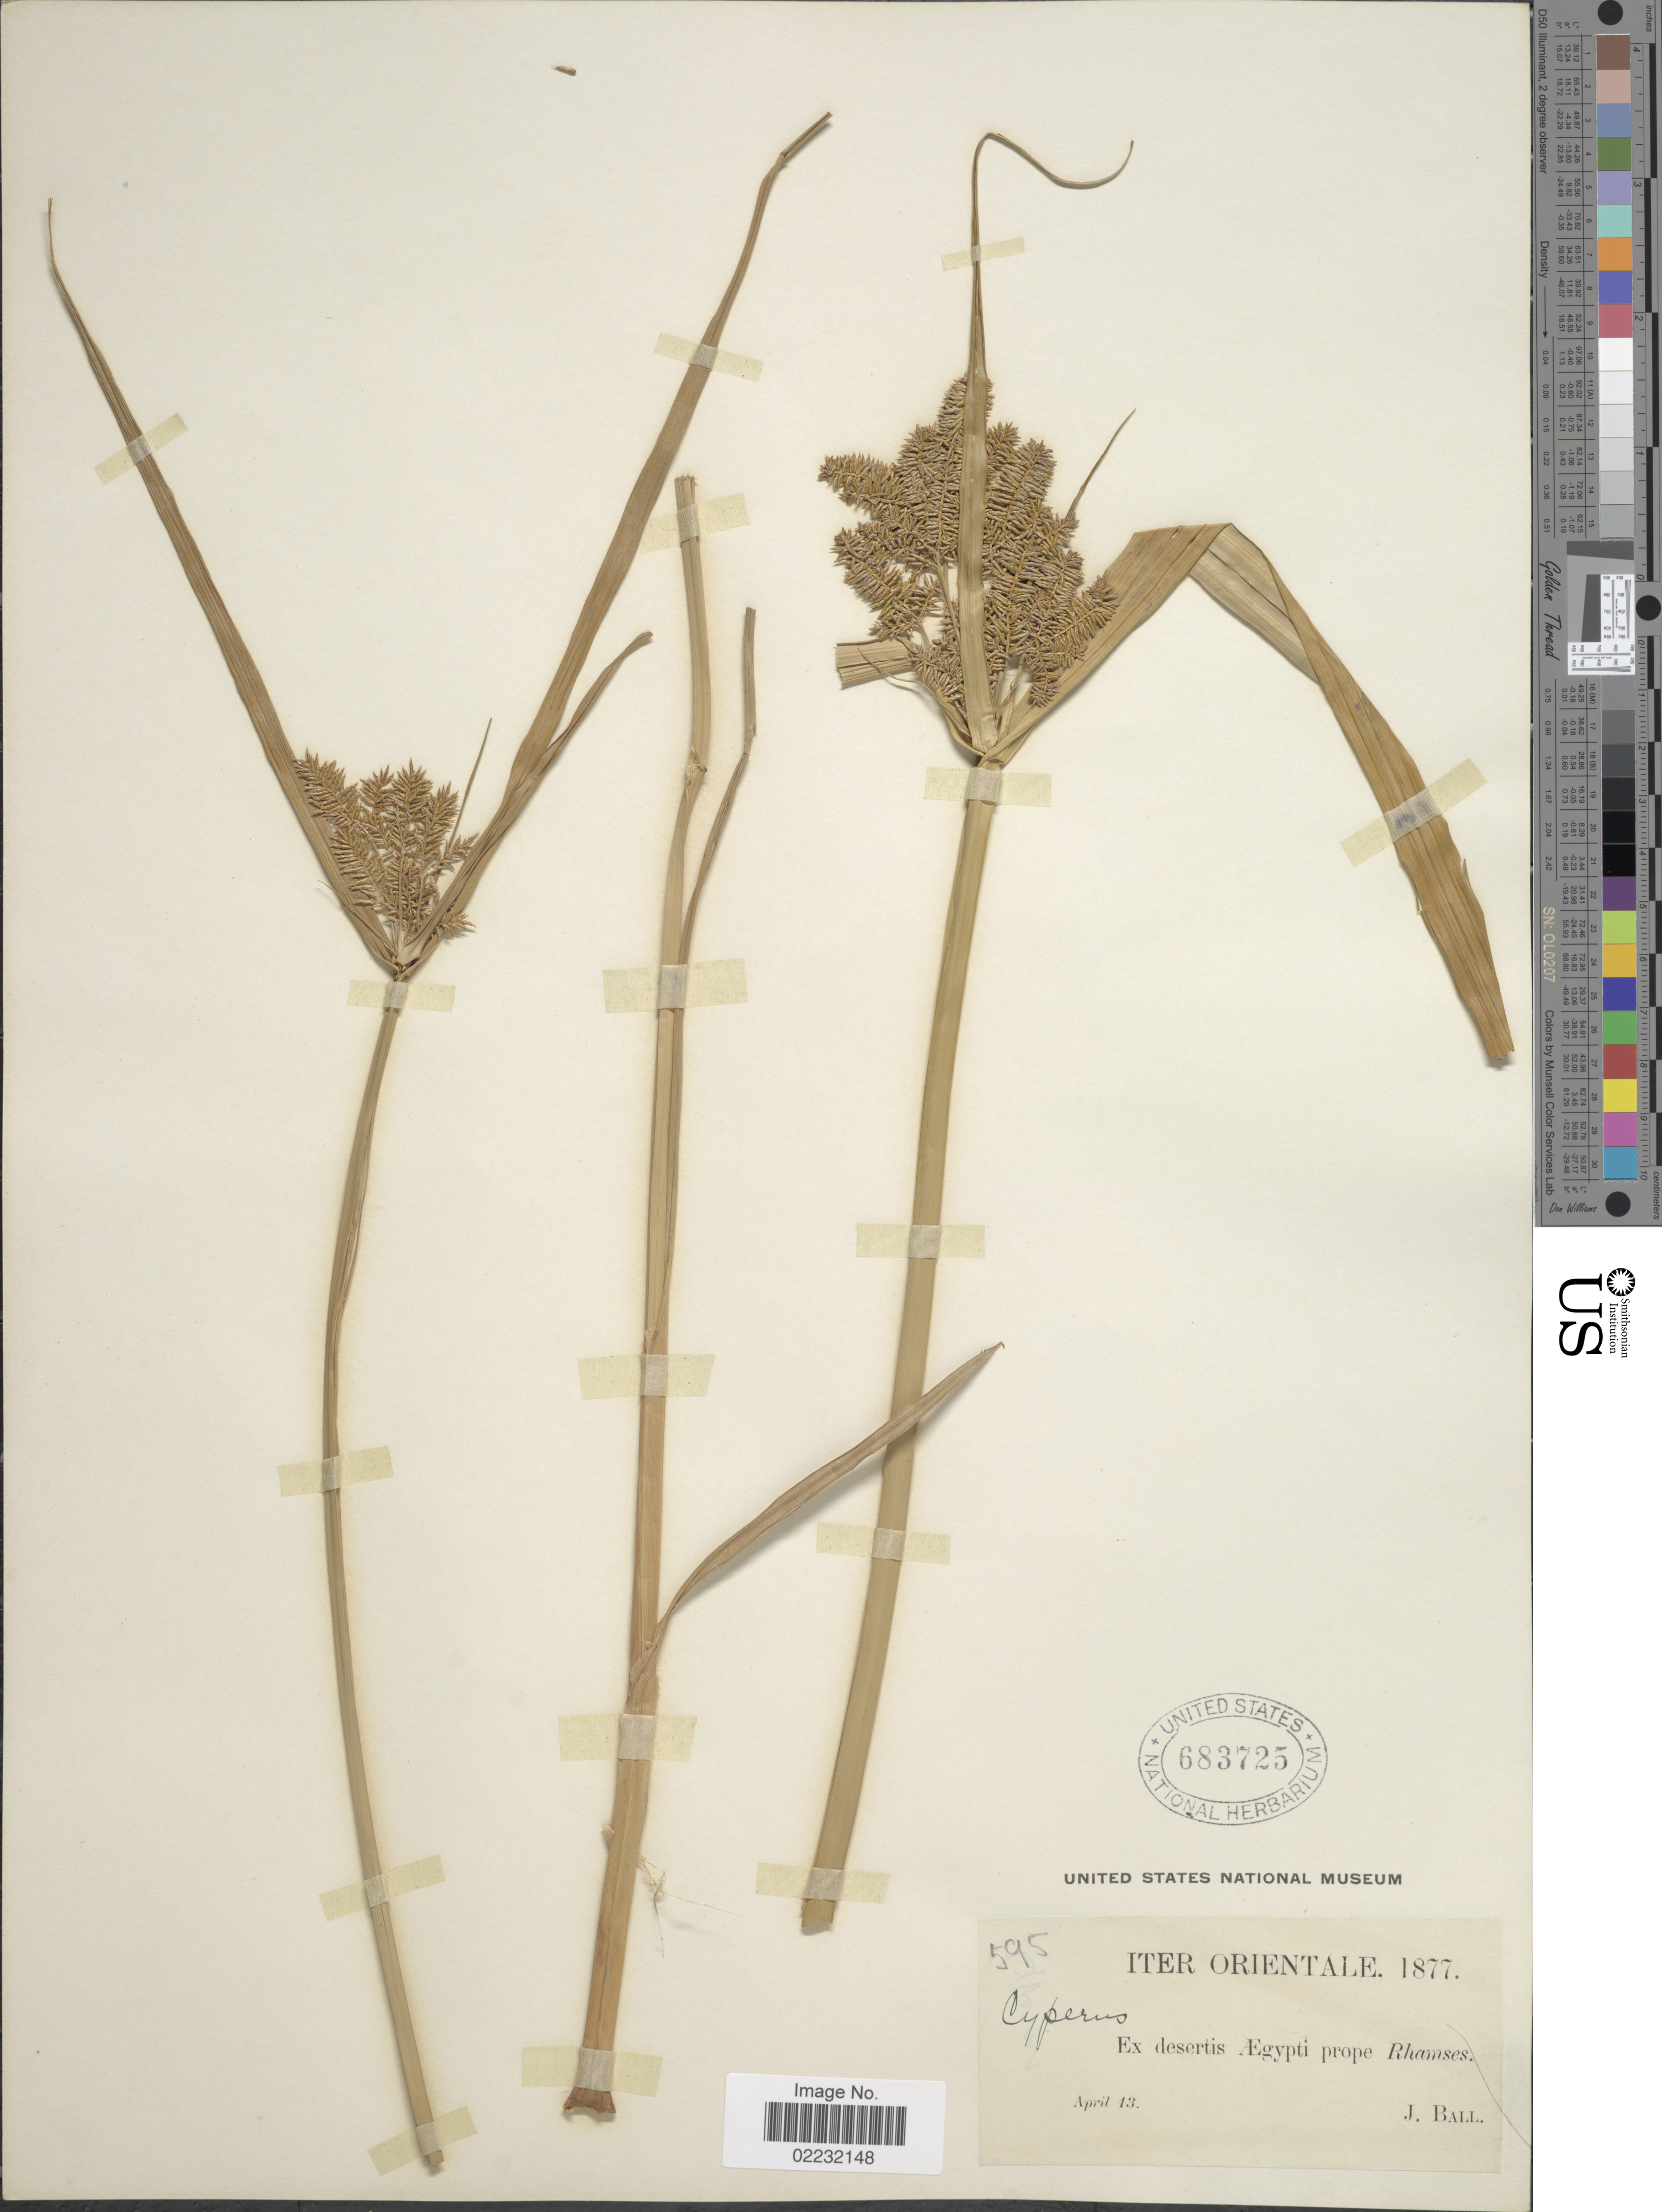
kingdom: Plantae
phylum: Tracheophyta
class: Liliopsida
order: Poales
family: Cyperaceae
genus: Cyperus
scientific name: Cyperus sp.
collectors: J. Ball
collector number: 595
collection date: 1877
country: Egypt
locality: Iter Orientale, ex diserts Aegypti prope Rhamses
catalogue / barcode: US 683725